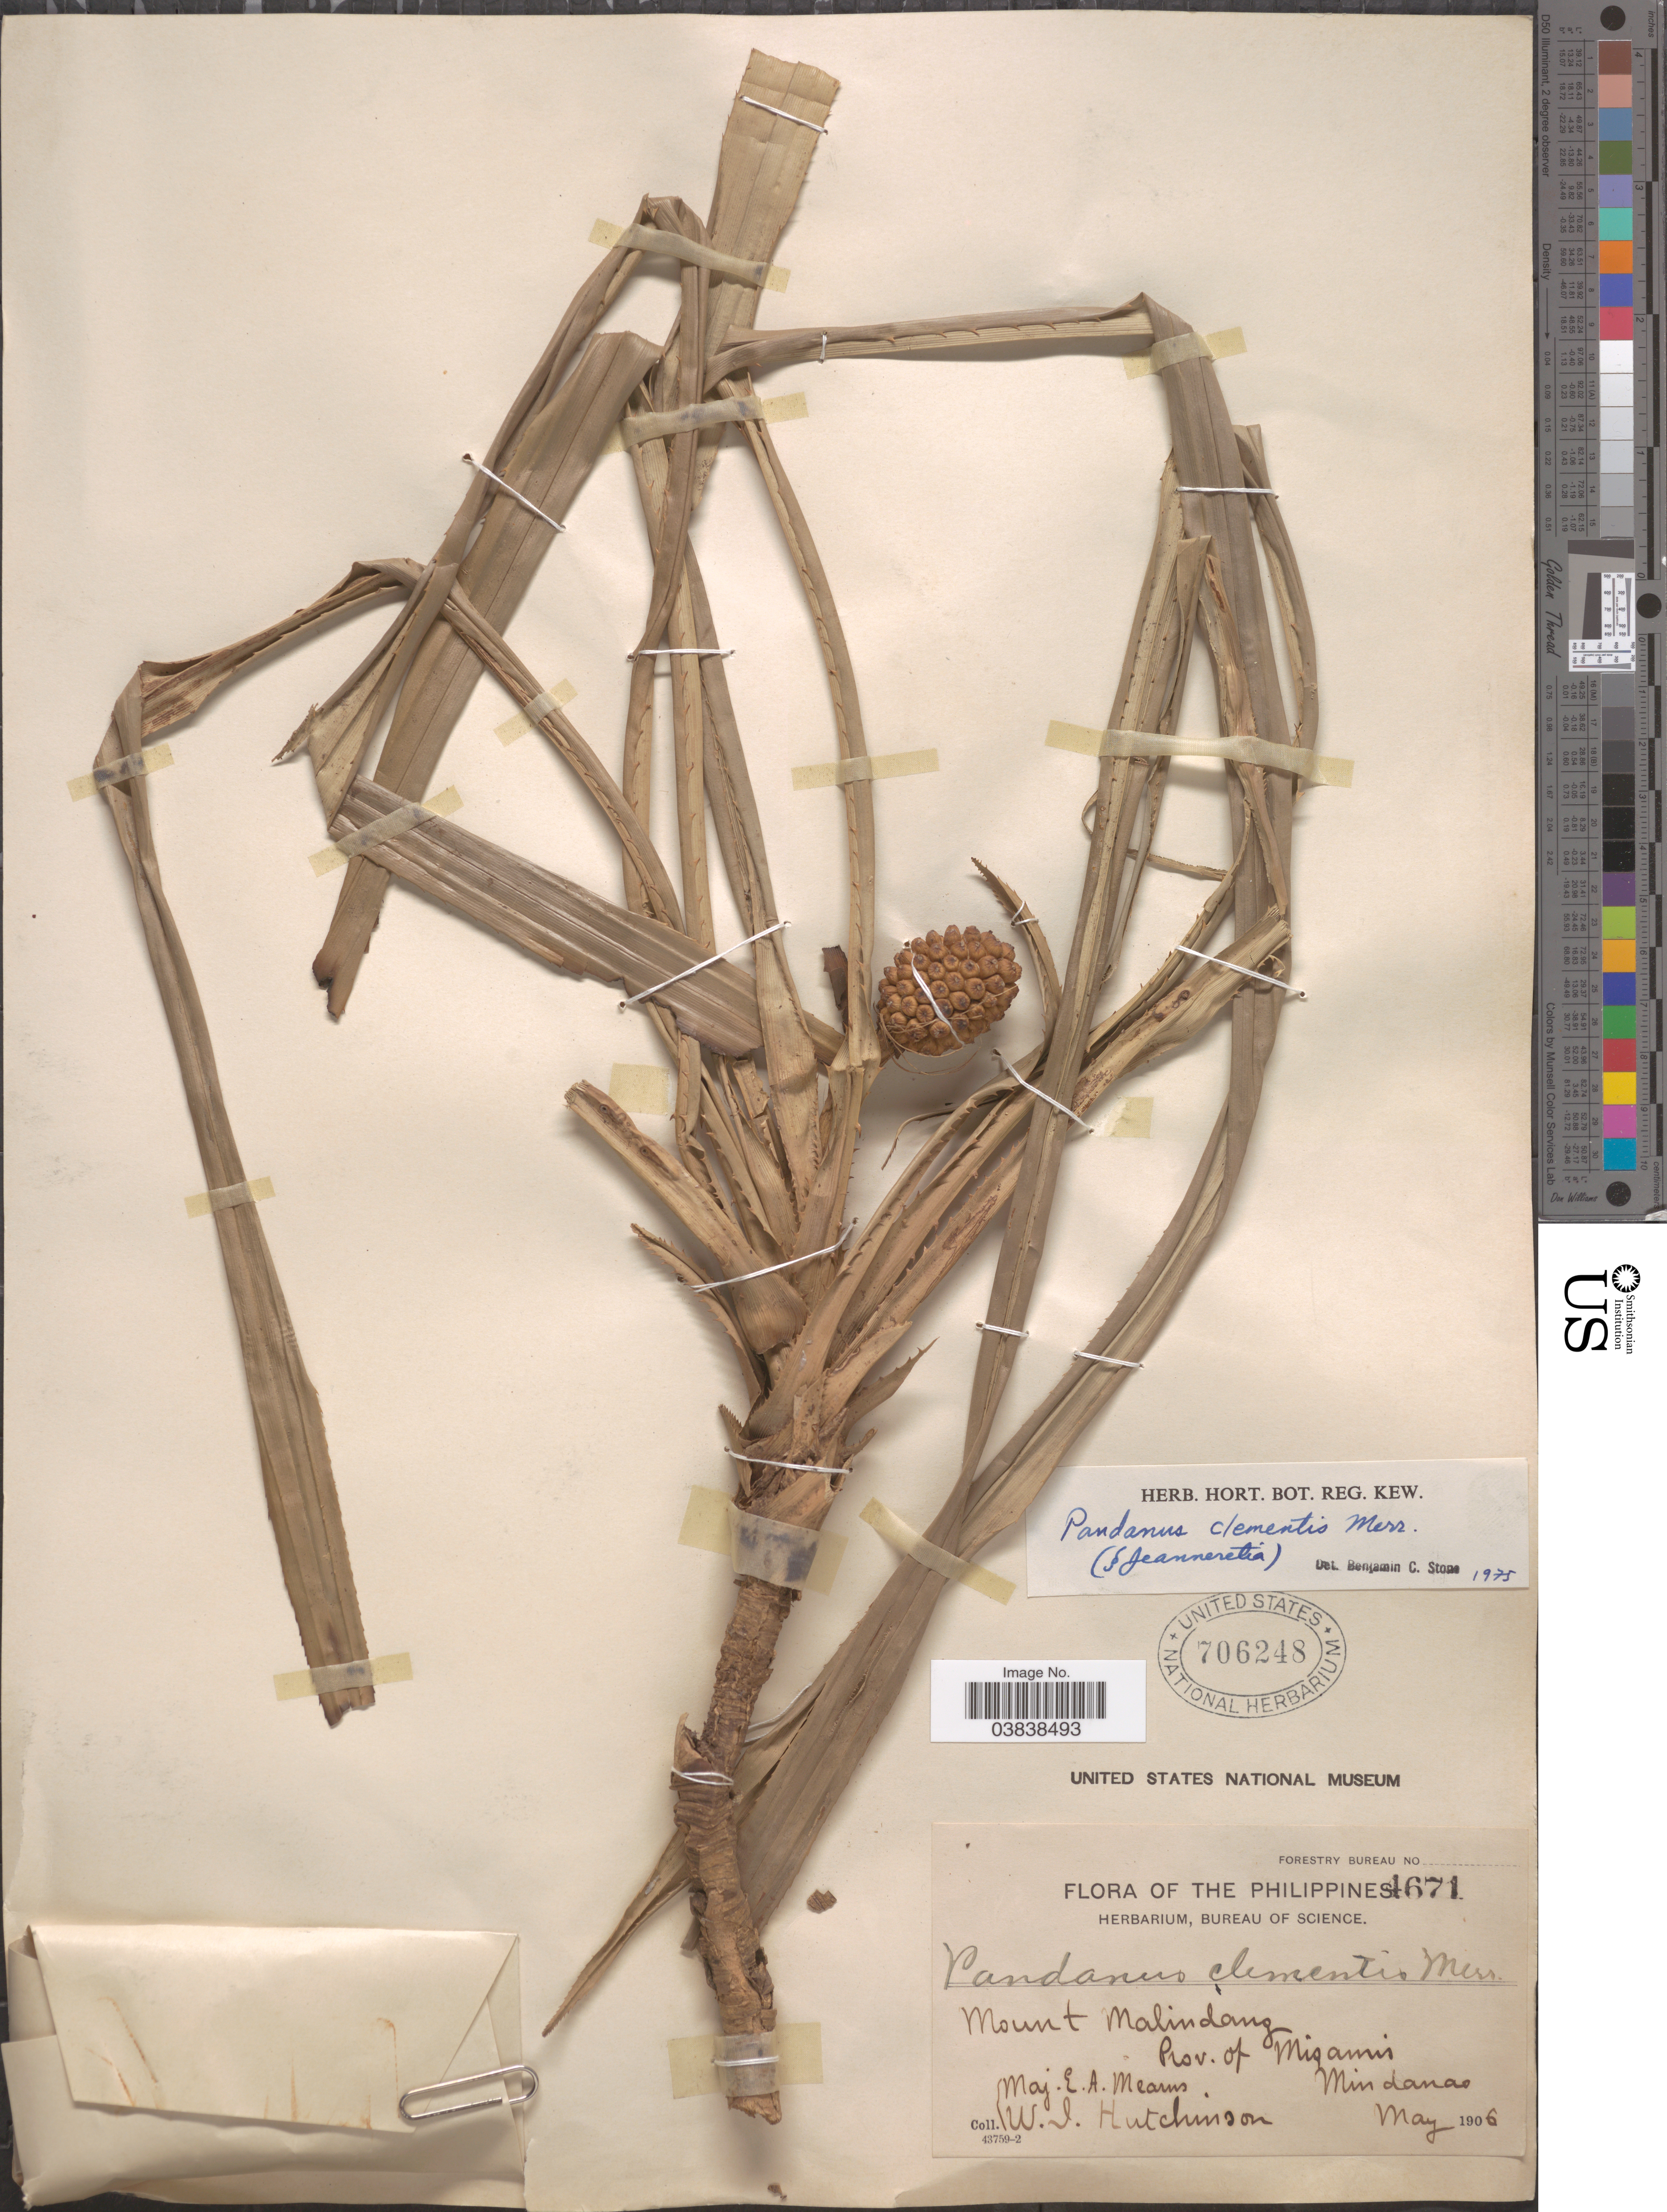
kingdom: Plantae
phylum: Tracheophyta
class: Liliopsida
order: Pandanales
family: Pandanaceae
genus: Pandanus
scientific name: Pandanus clementis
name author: Merr.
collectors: E. A. Mearns & W. I. Hutchinson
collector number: Forestry Bureau 4671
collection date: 1906-05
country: Philippines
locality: Mount Malindang, Prov. of Misamis, Mindanao.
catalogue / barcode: US 706248